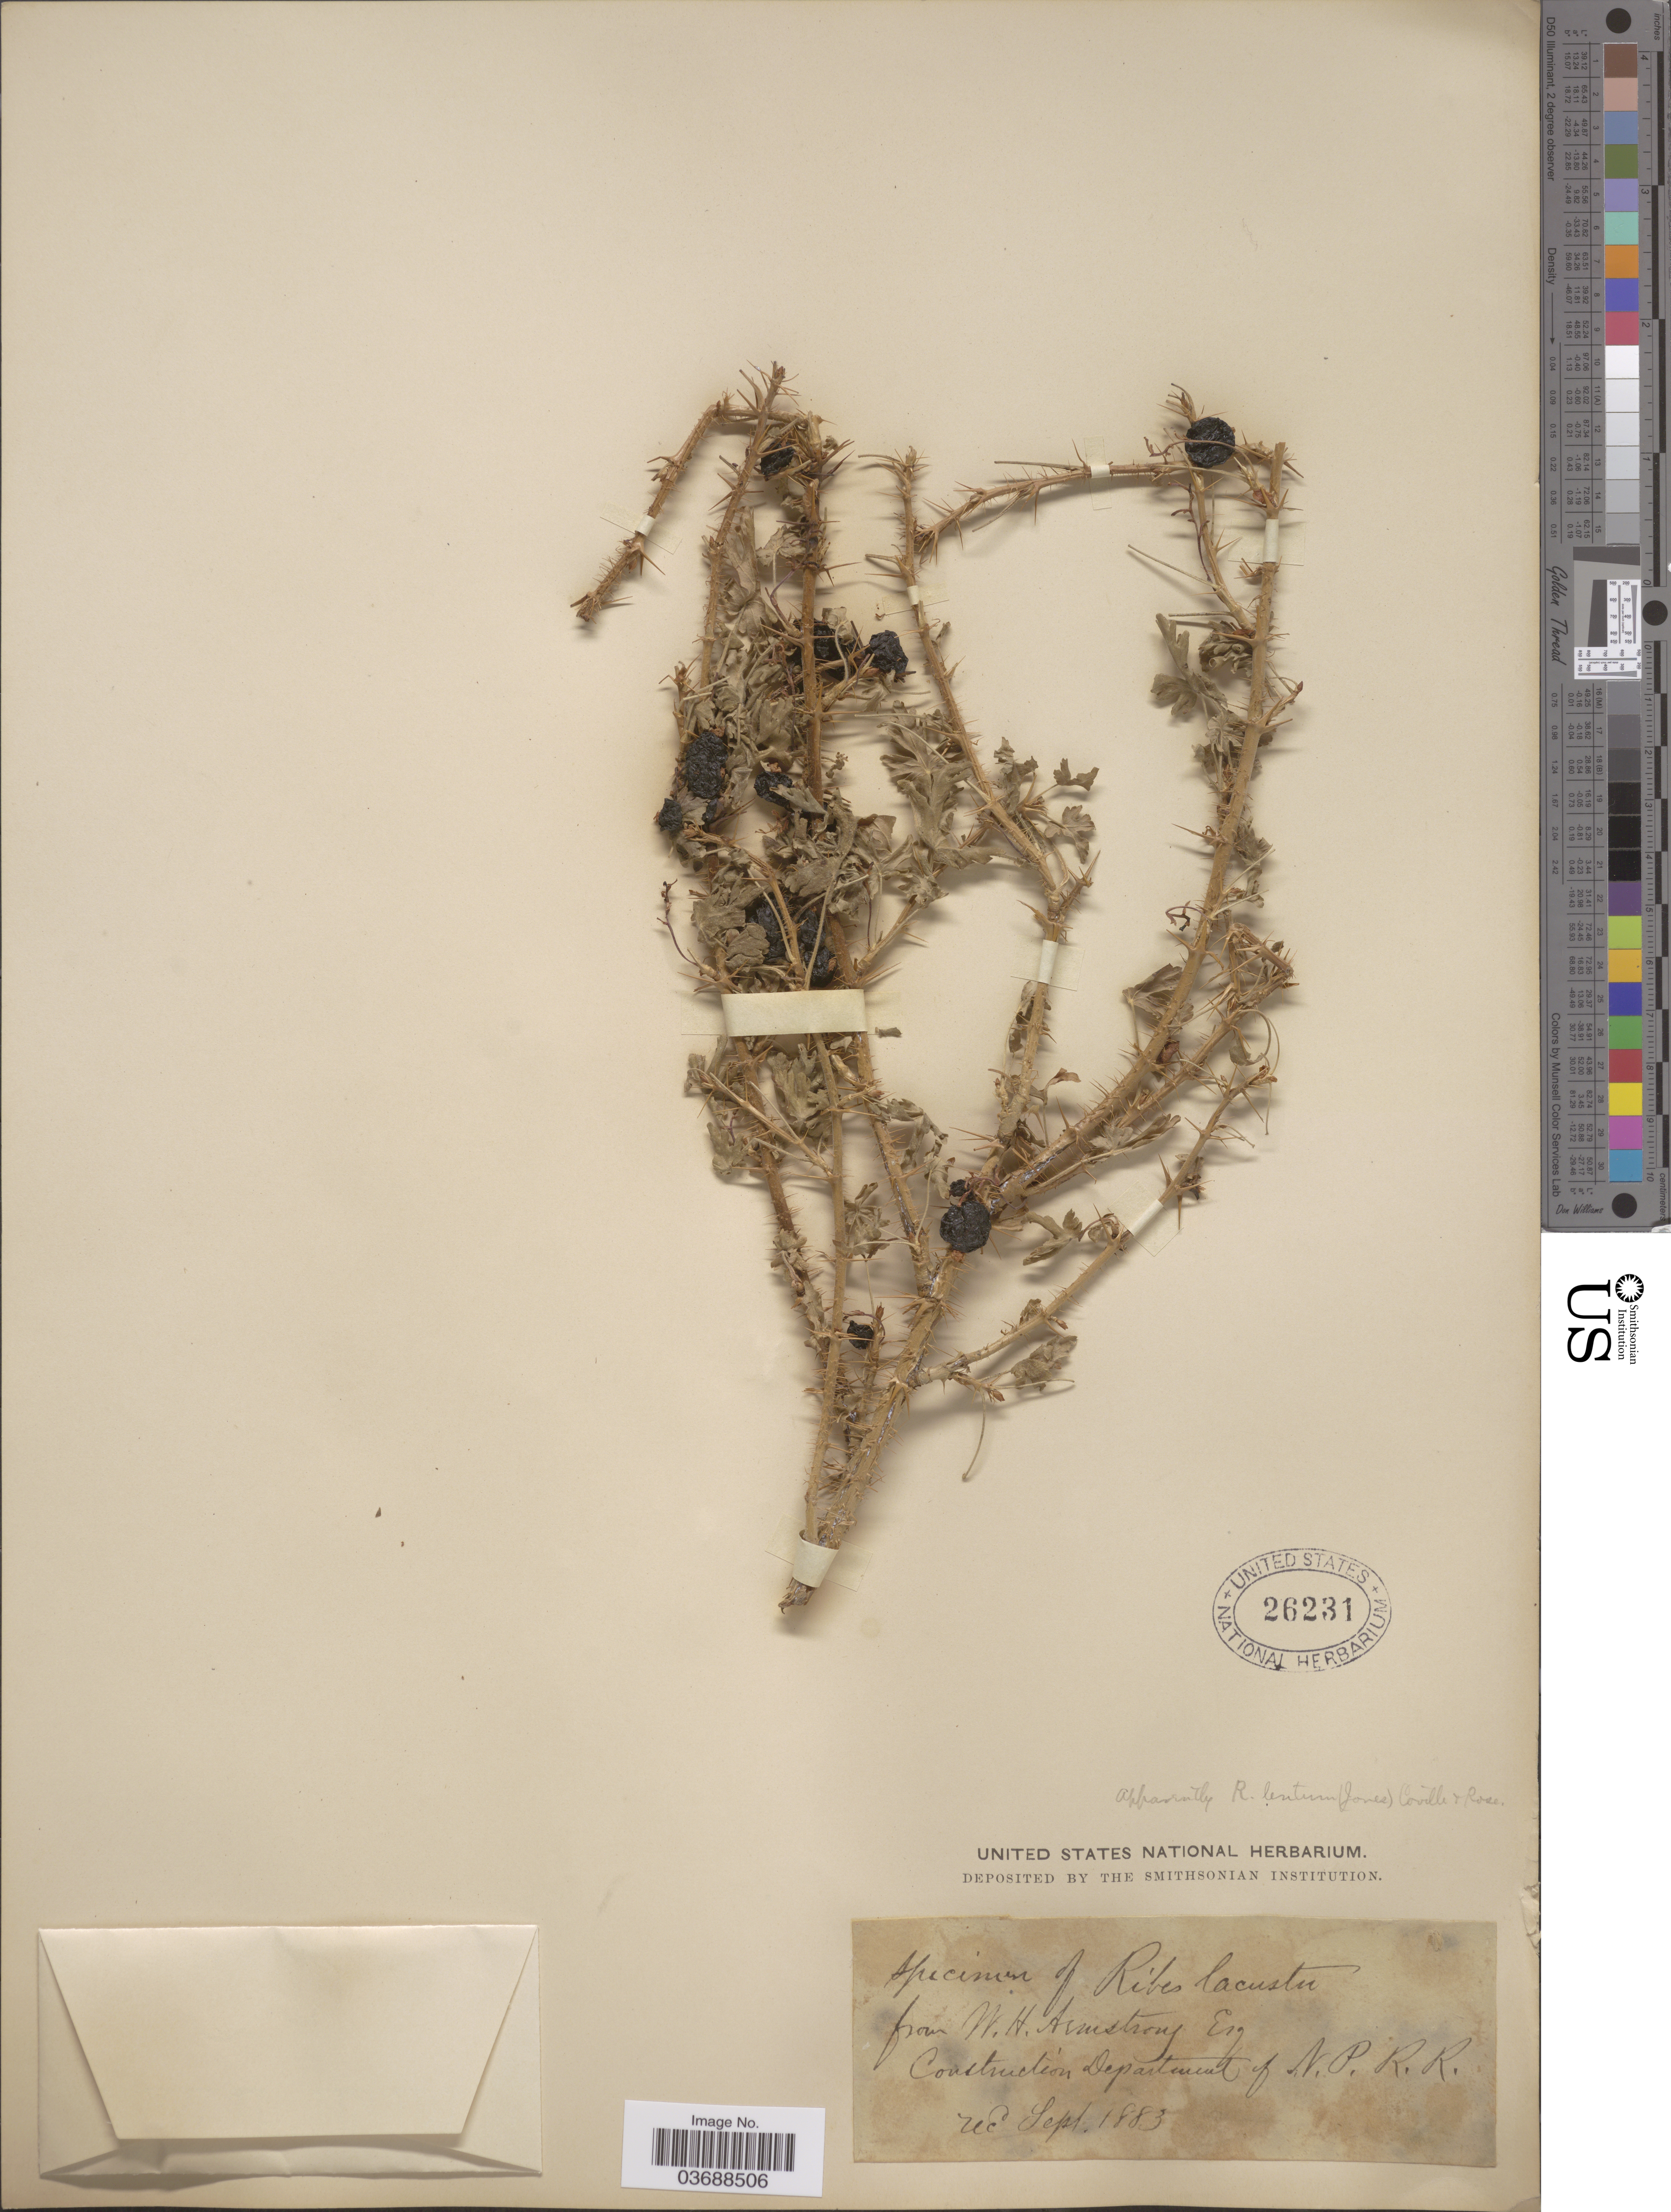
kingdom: Plantae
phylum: Tracheophyta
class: Magnoliopsida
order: Saxifragales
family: Grossulariaceae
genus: Ribes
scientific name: Ribes montigenum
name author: McClatchie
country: United States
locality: Construction Department of N.P.R.R.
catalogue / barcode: US 26231